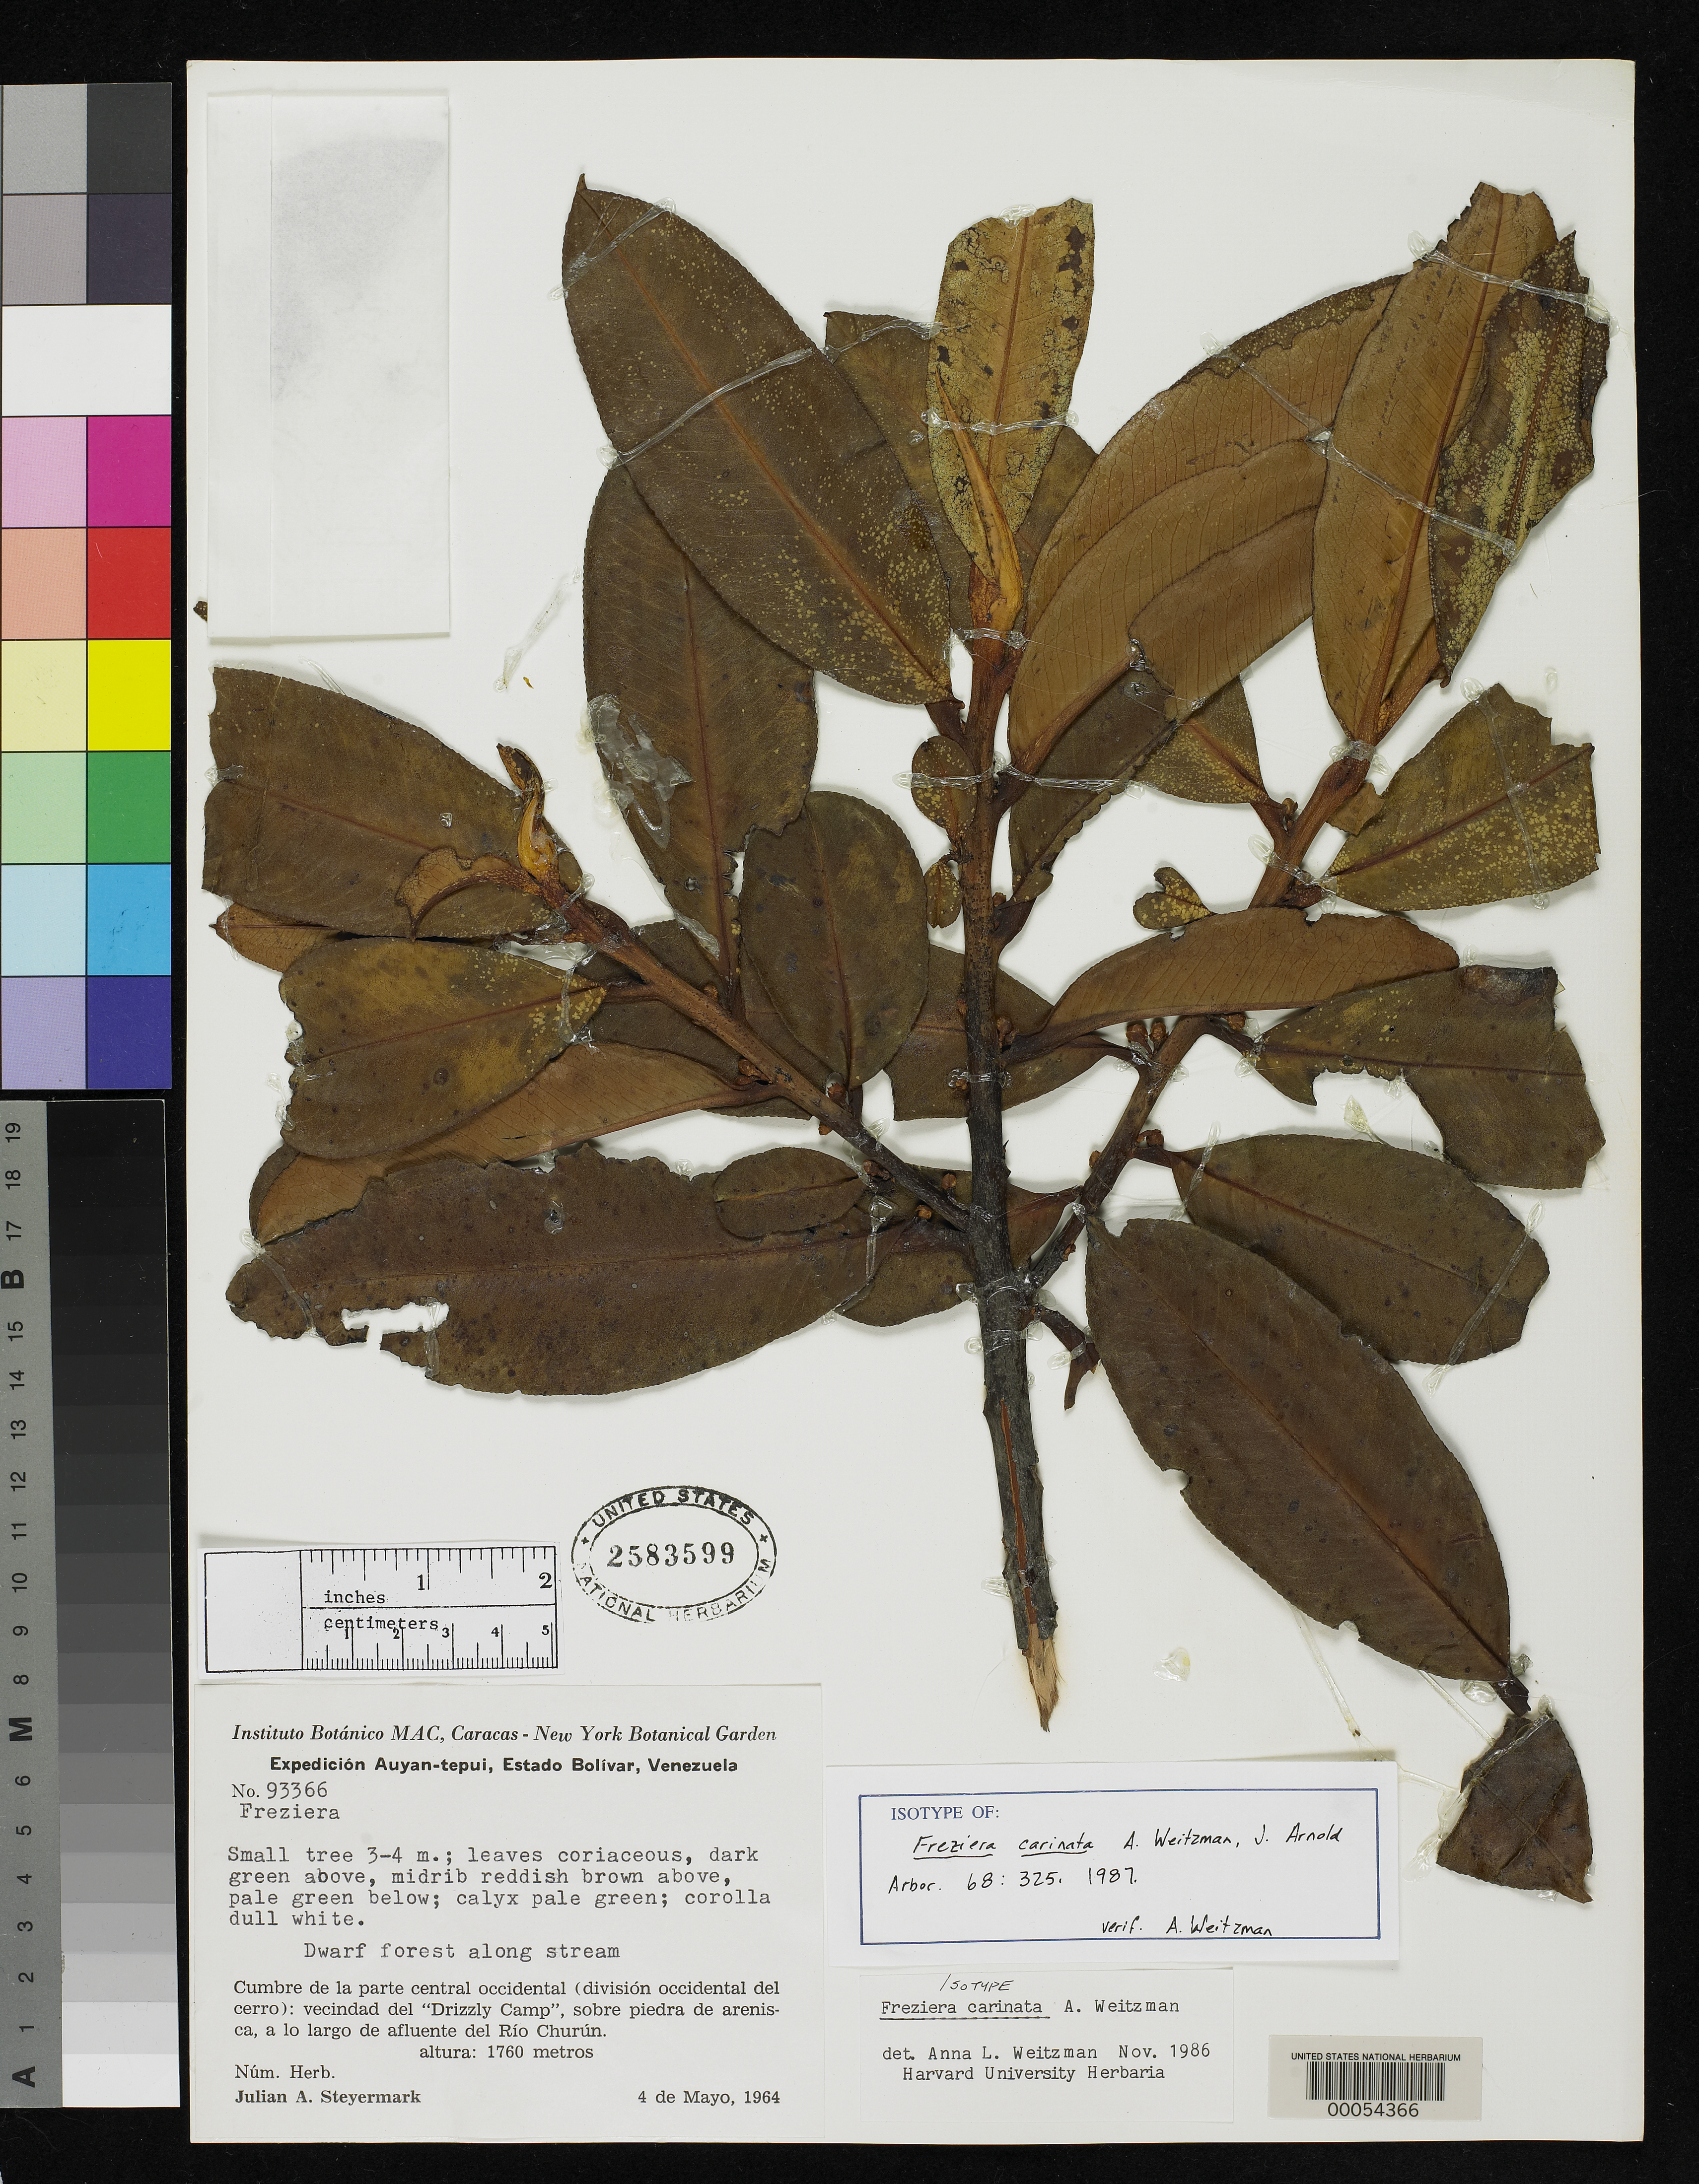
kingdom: Plantae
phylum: Tracheophyta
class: Magnoliopsida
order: Ericales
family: Pentaphylacaceae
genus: Freziera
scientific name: Freziera carinata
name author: A.L. Weitzman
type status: Isotype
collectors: J. Steyermark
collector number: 93366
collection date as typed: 04 May 1964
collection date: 1964-05-04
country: Venezuela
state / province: Bolivar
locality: Auyun-tepui, vicinity of Drizzly Camp, large tributary of Rio Churin.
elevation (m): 1760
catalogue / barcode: US 2583599